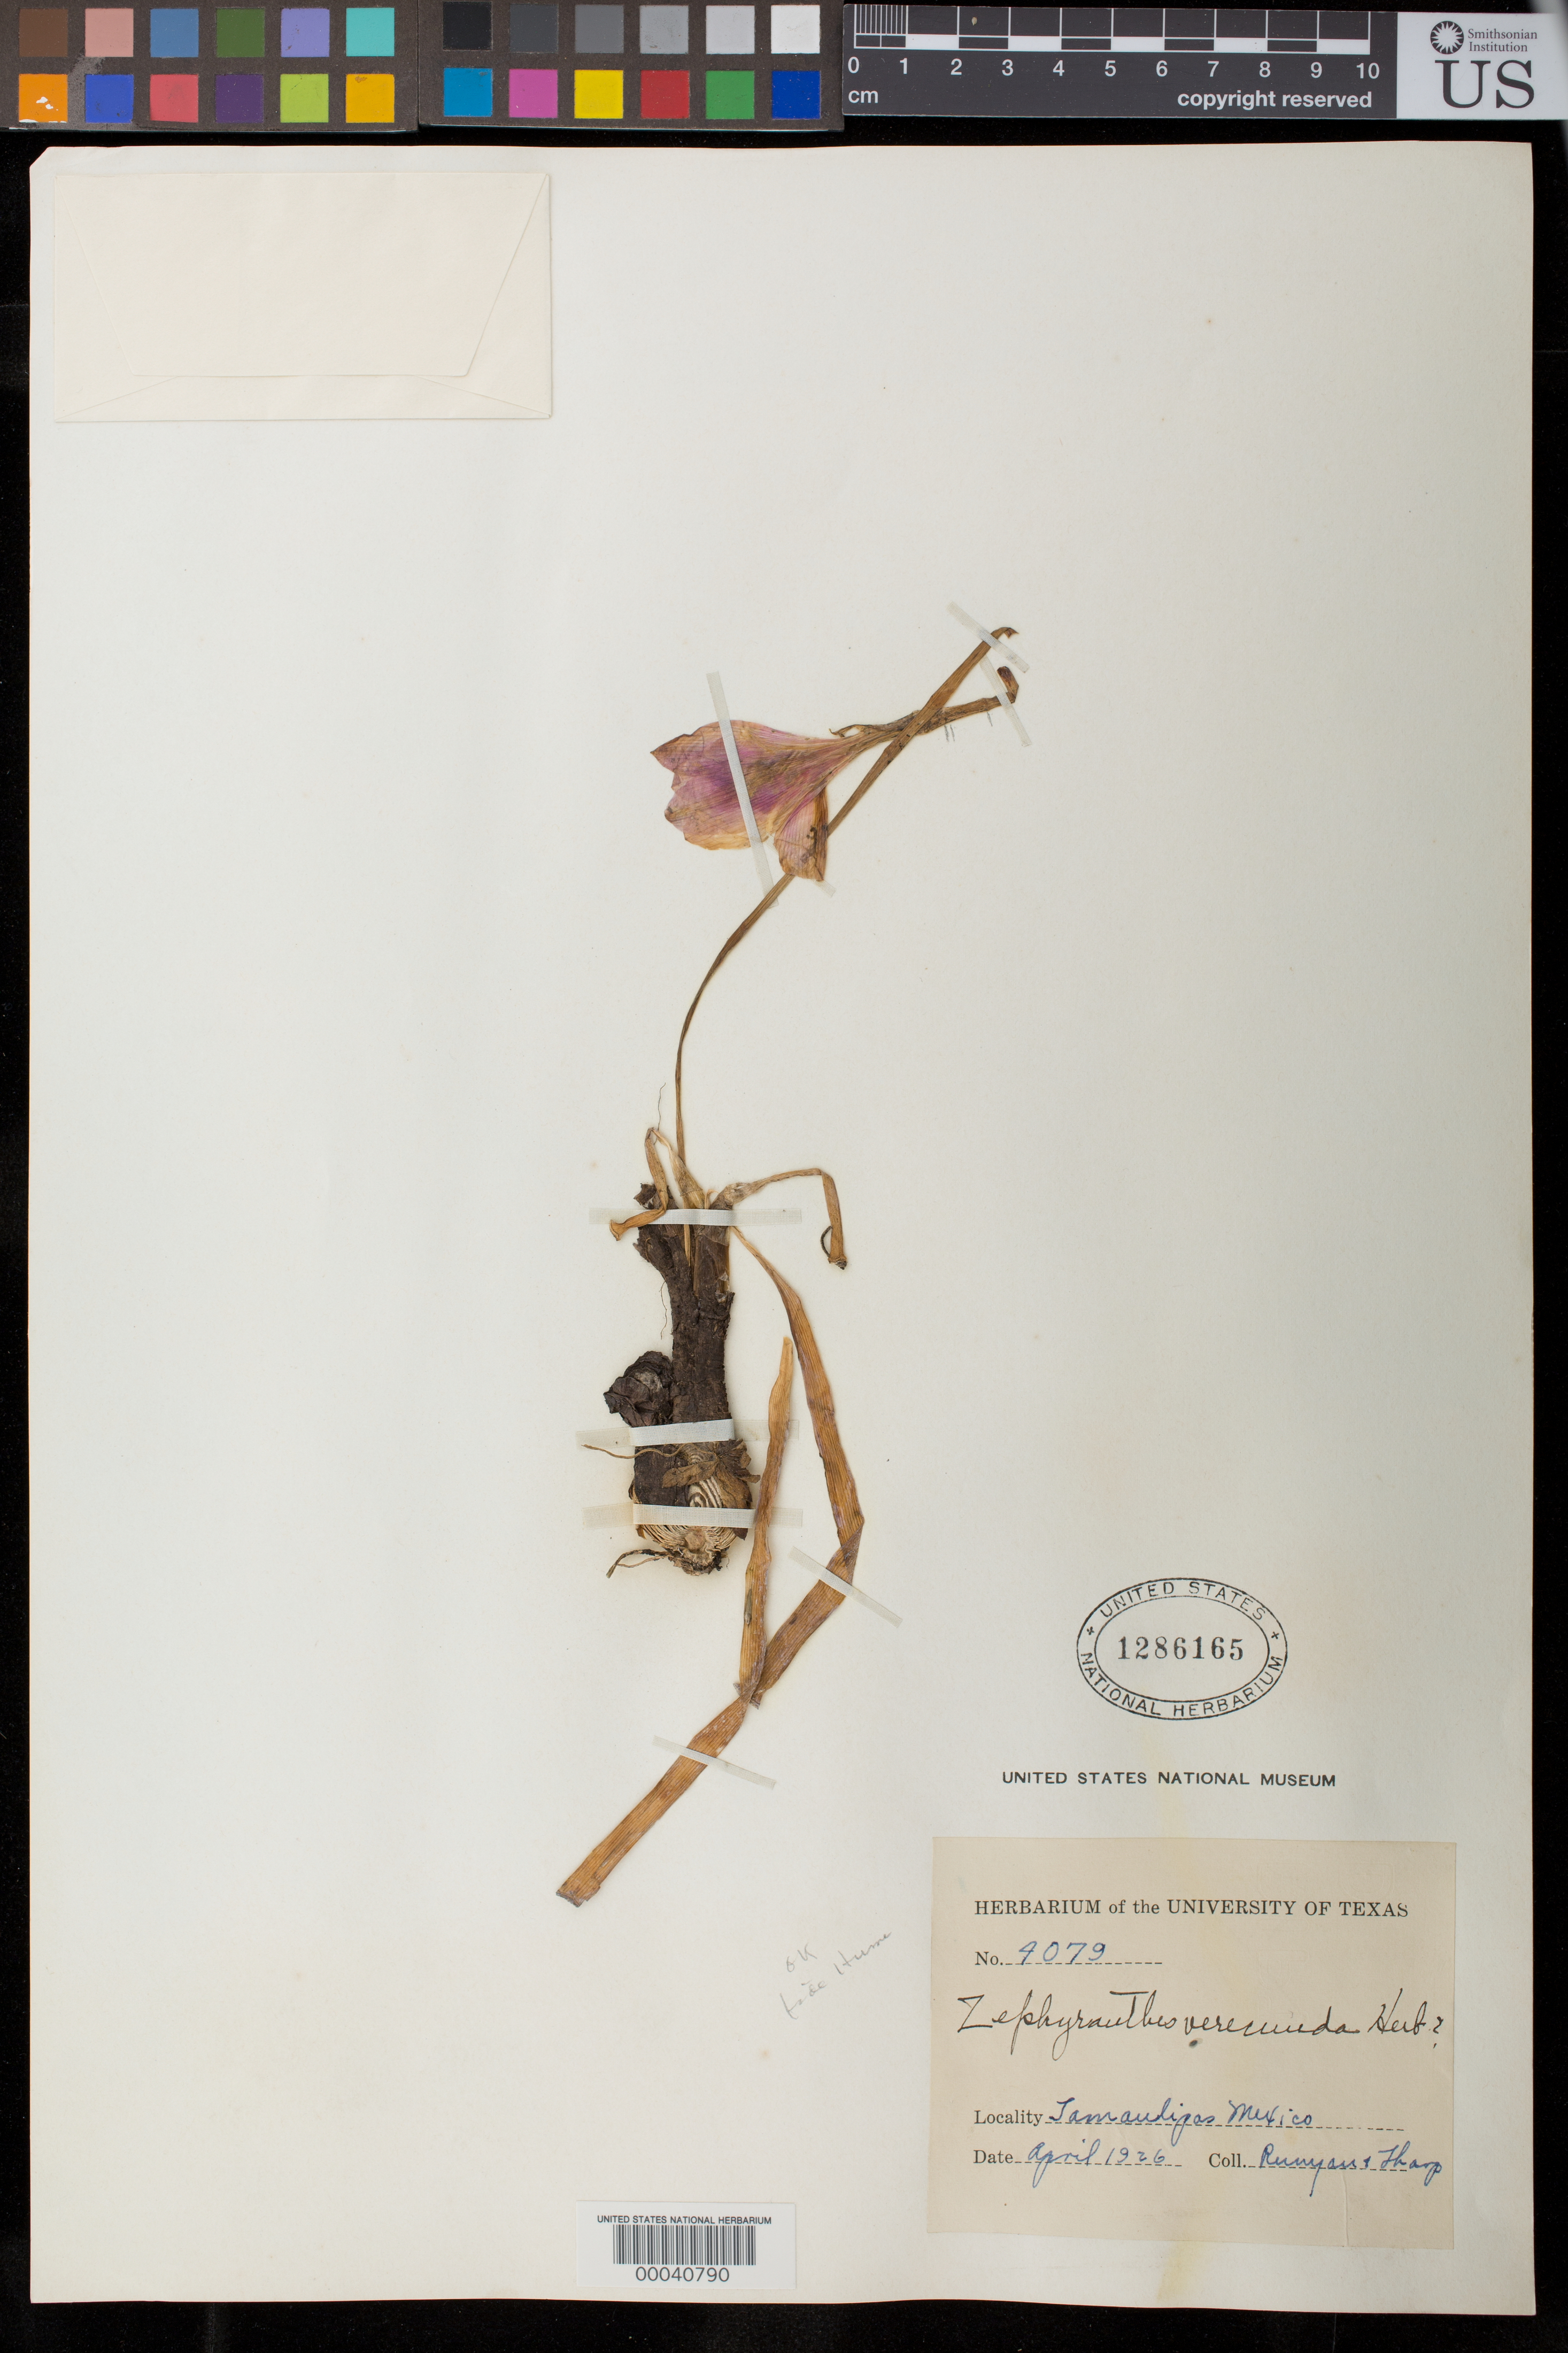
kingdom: Plantae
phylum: Tracheophyta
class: Liliopsida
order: Asparagales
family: Amaryllidaceae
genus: Zephyranthes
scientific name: Zephyranthes minuta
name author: (Kunth) D. Dietr.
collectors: R. Runyon & B. C. Tharp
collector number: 4079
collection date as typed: Apr 1926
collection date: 1926-04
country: Mexico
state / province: Tamaulipas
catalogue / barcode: US 1286165